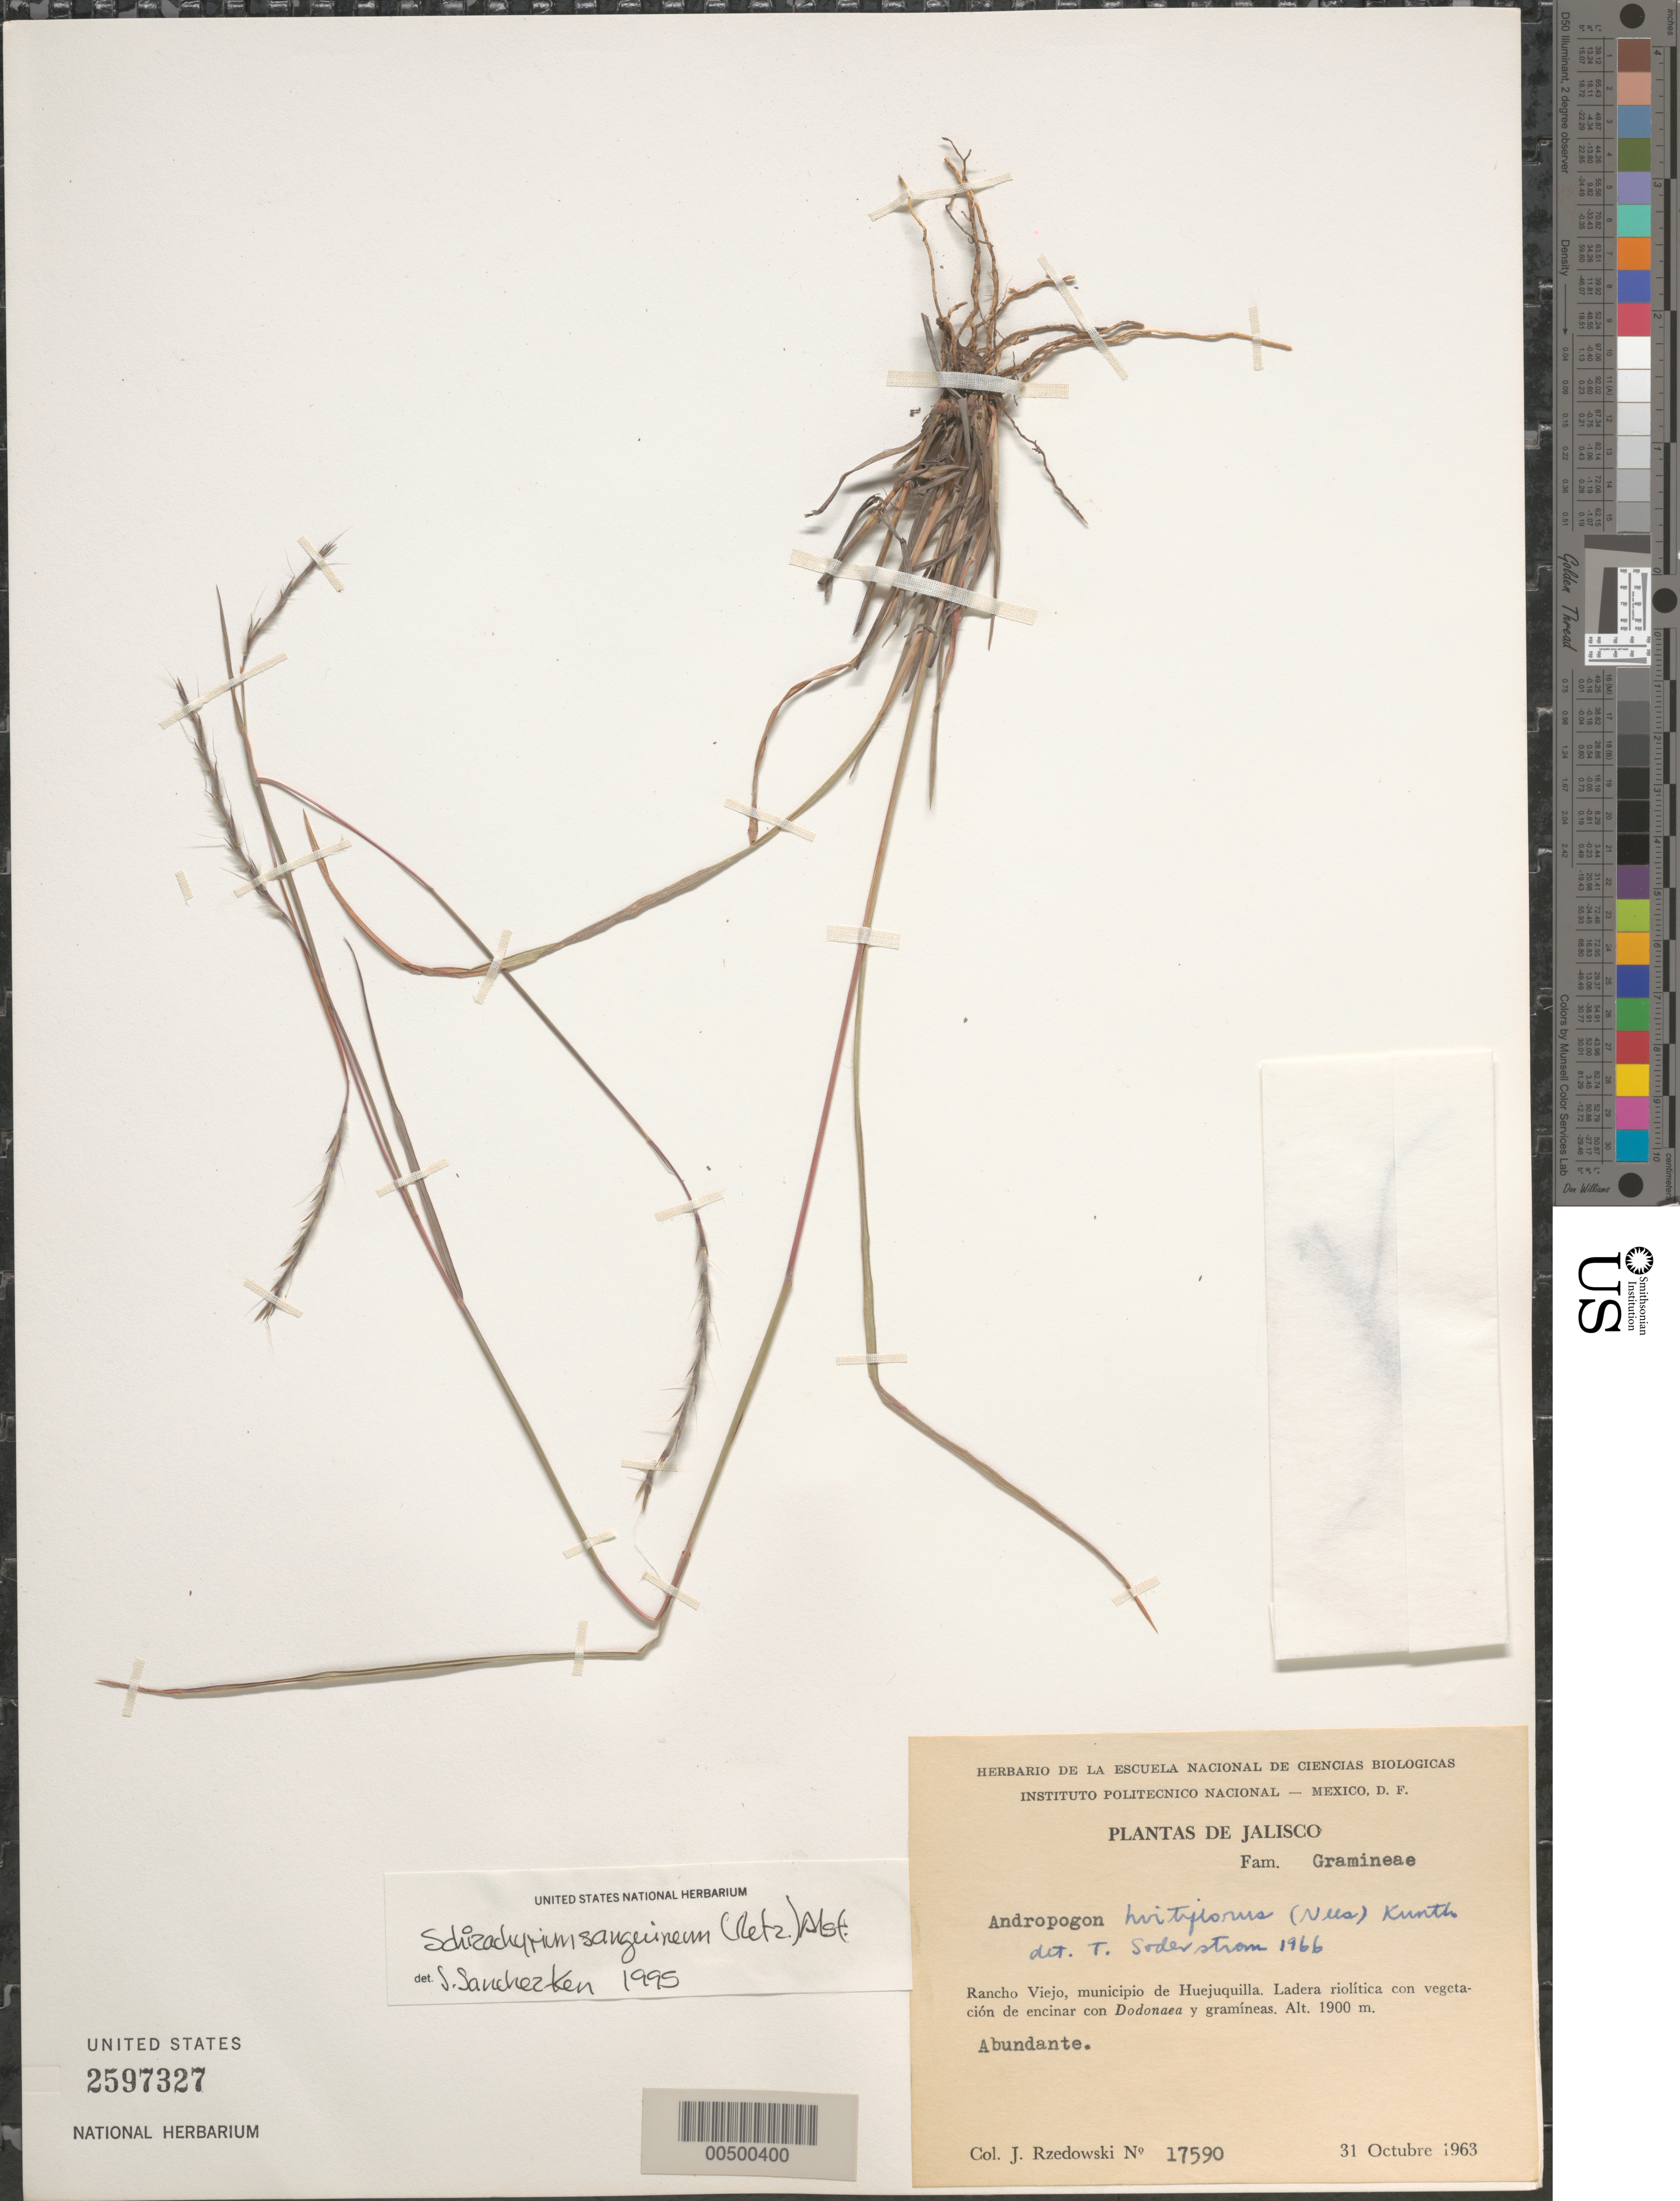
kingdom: Plantae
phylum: Tracheophyta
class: Liliopsida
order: Poales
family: Poaceae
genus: Schizachyrium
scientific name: Schizachyrium sanguineum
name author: (Retz.) Alston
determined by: Sánchez-Ken, J. G.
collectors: J. Rzedowski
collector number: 17590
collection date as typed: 31 Oct 1963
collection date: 1963-10-31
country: Mexico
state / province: Jalisco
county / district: Huejuquilla el Alto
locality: Rancho Viejo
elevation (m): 1900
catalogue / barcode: US 2597327